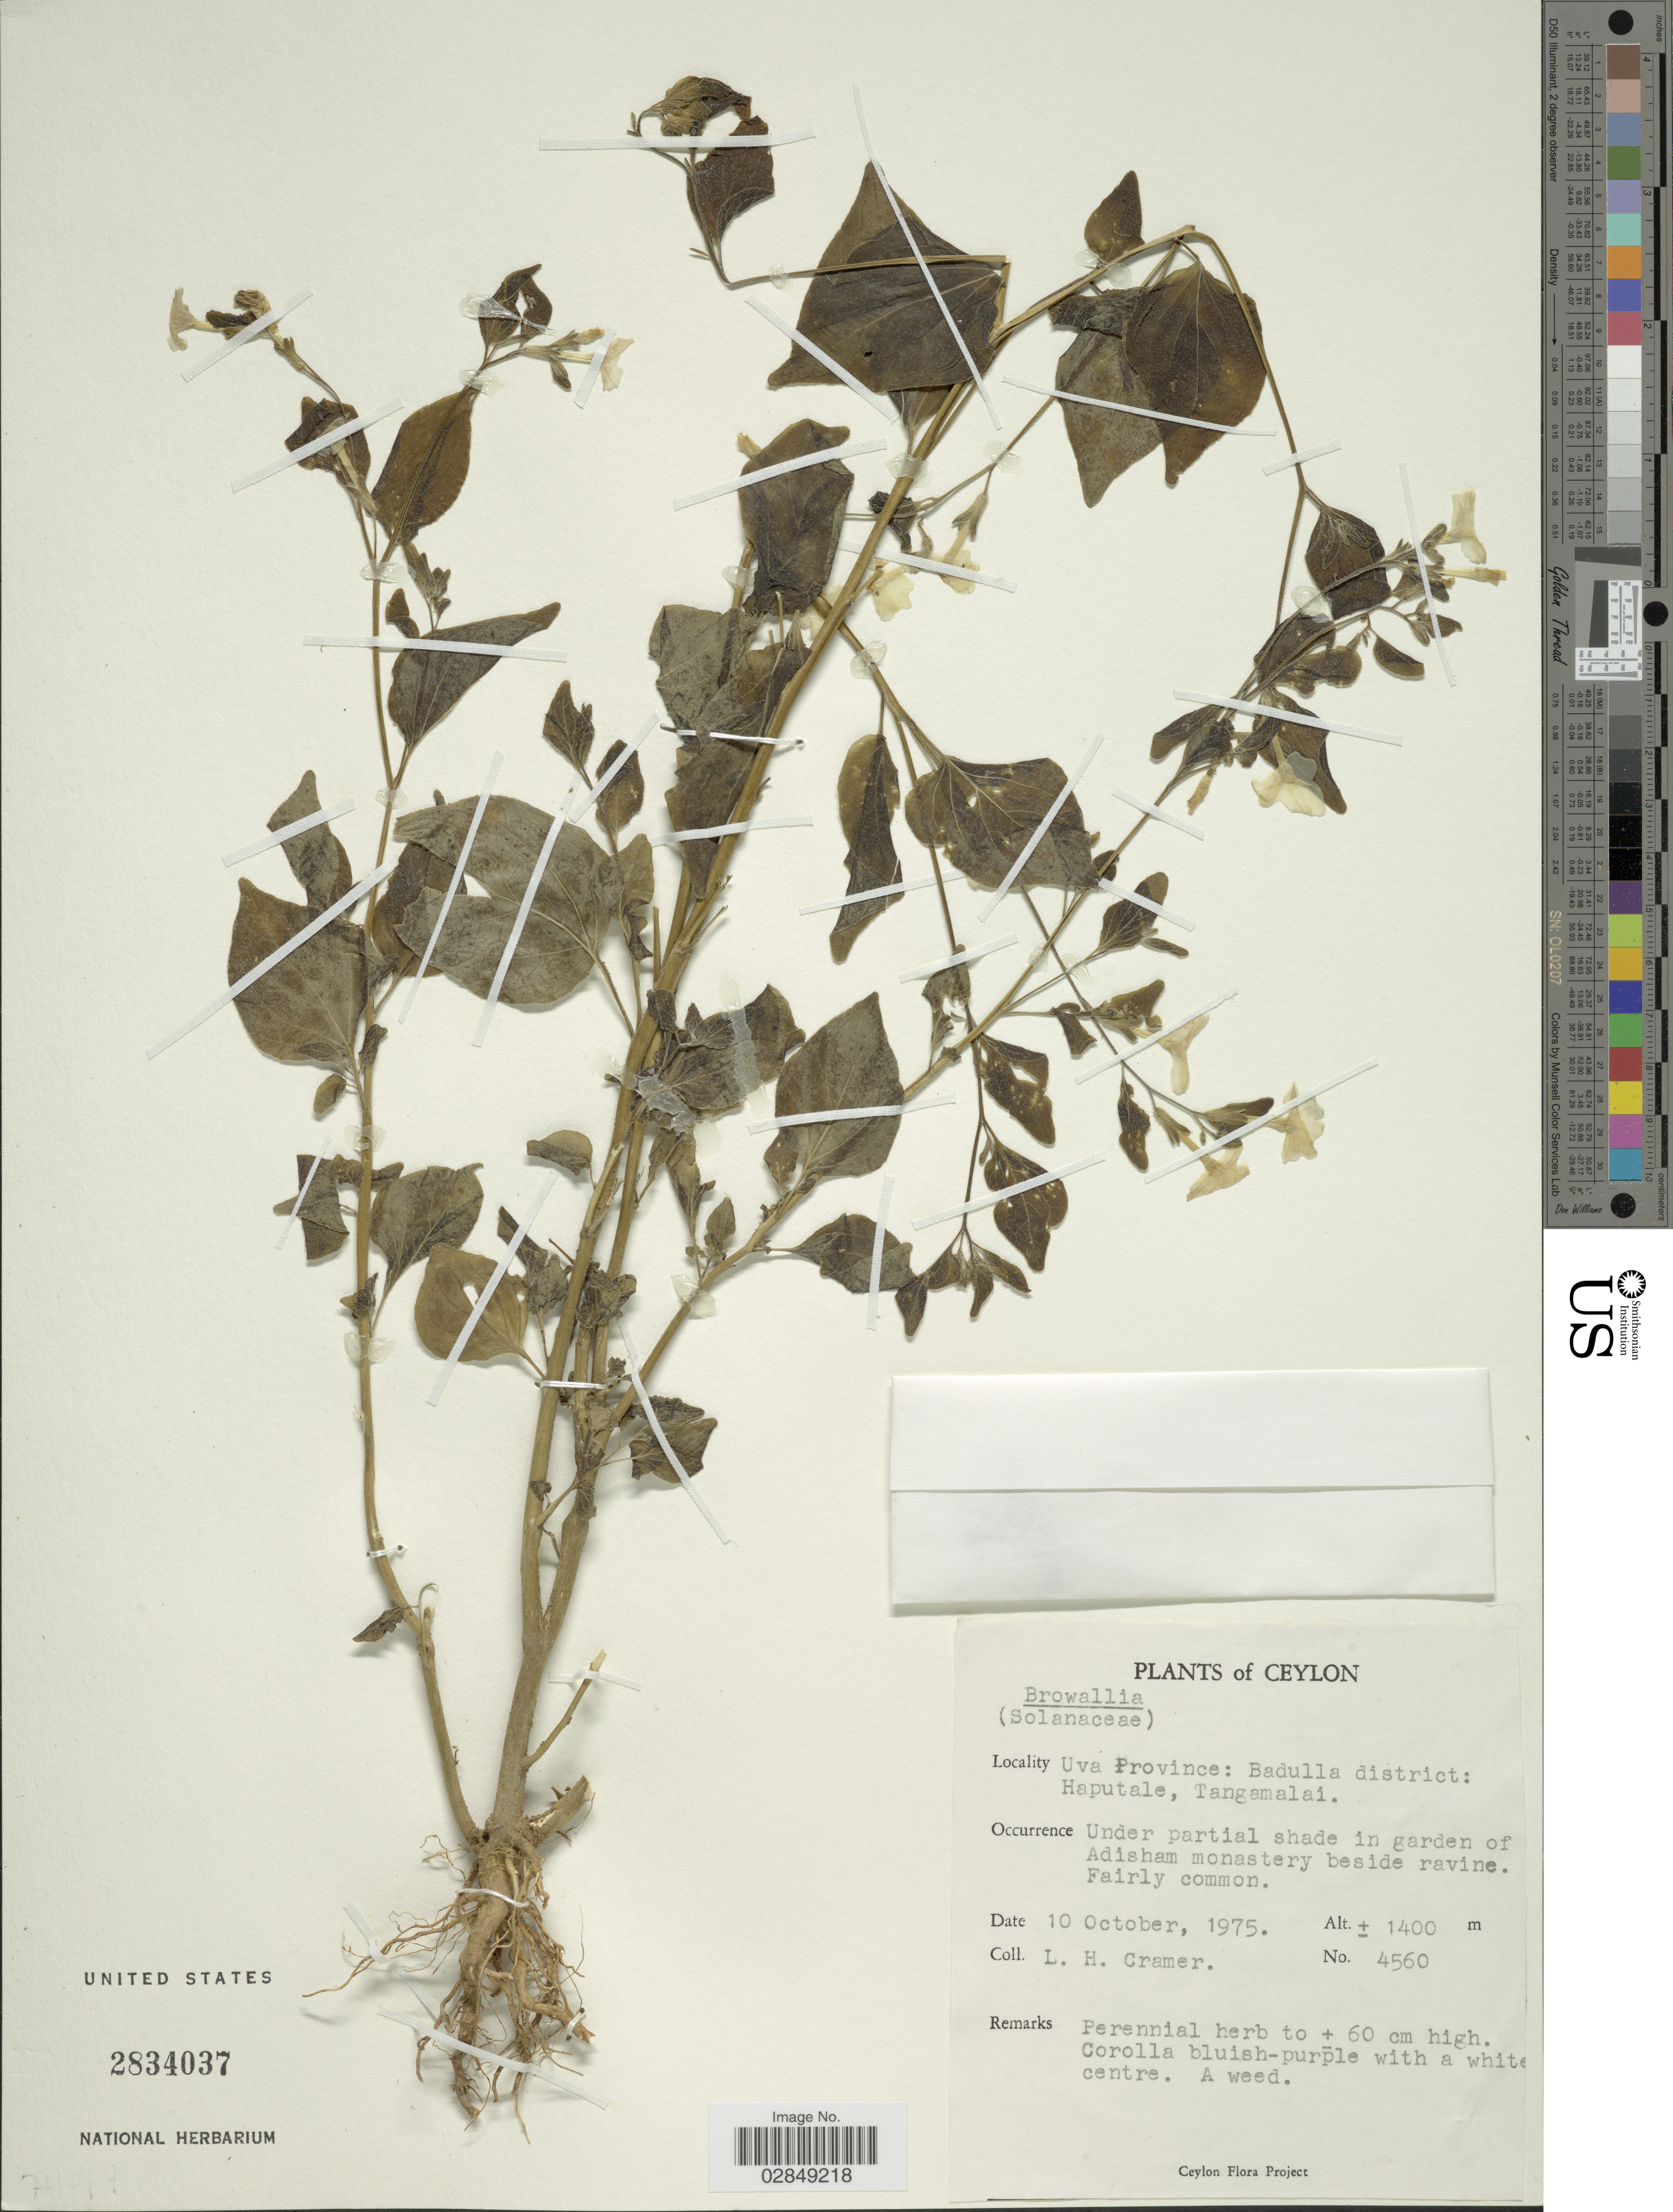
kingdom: Plantae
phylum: Tracheophyta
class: Magnoliopsida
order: Solanales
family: Solanaceae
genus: Browallia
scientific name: Browallia sp.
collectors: L. H. Cramer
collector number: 4560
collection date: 1975-10-10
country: Sri Lanka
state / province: Uva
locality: Ceylon. Uva Province: Badulla district: Haputale, Tangamalai. Under partial shade in garden of Adisham monastery beside ravine.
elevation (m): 1400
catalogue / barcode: US 2834037